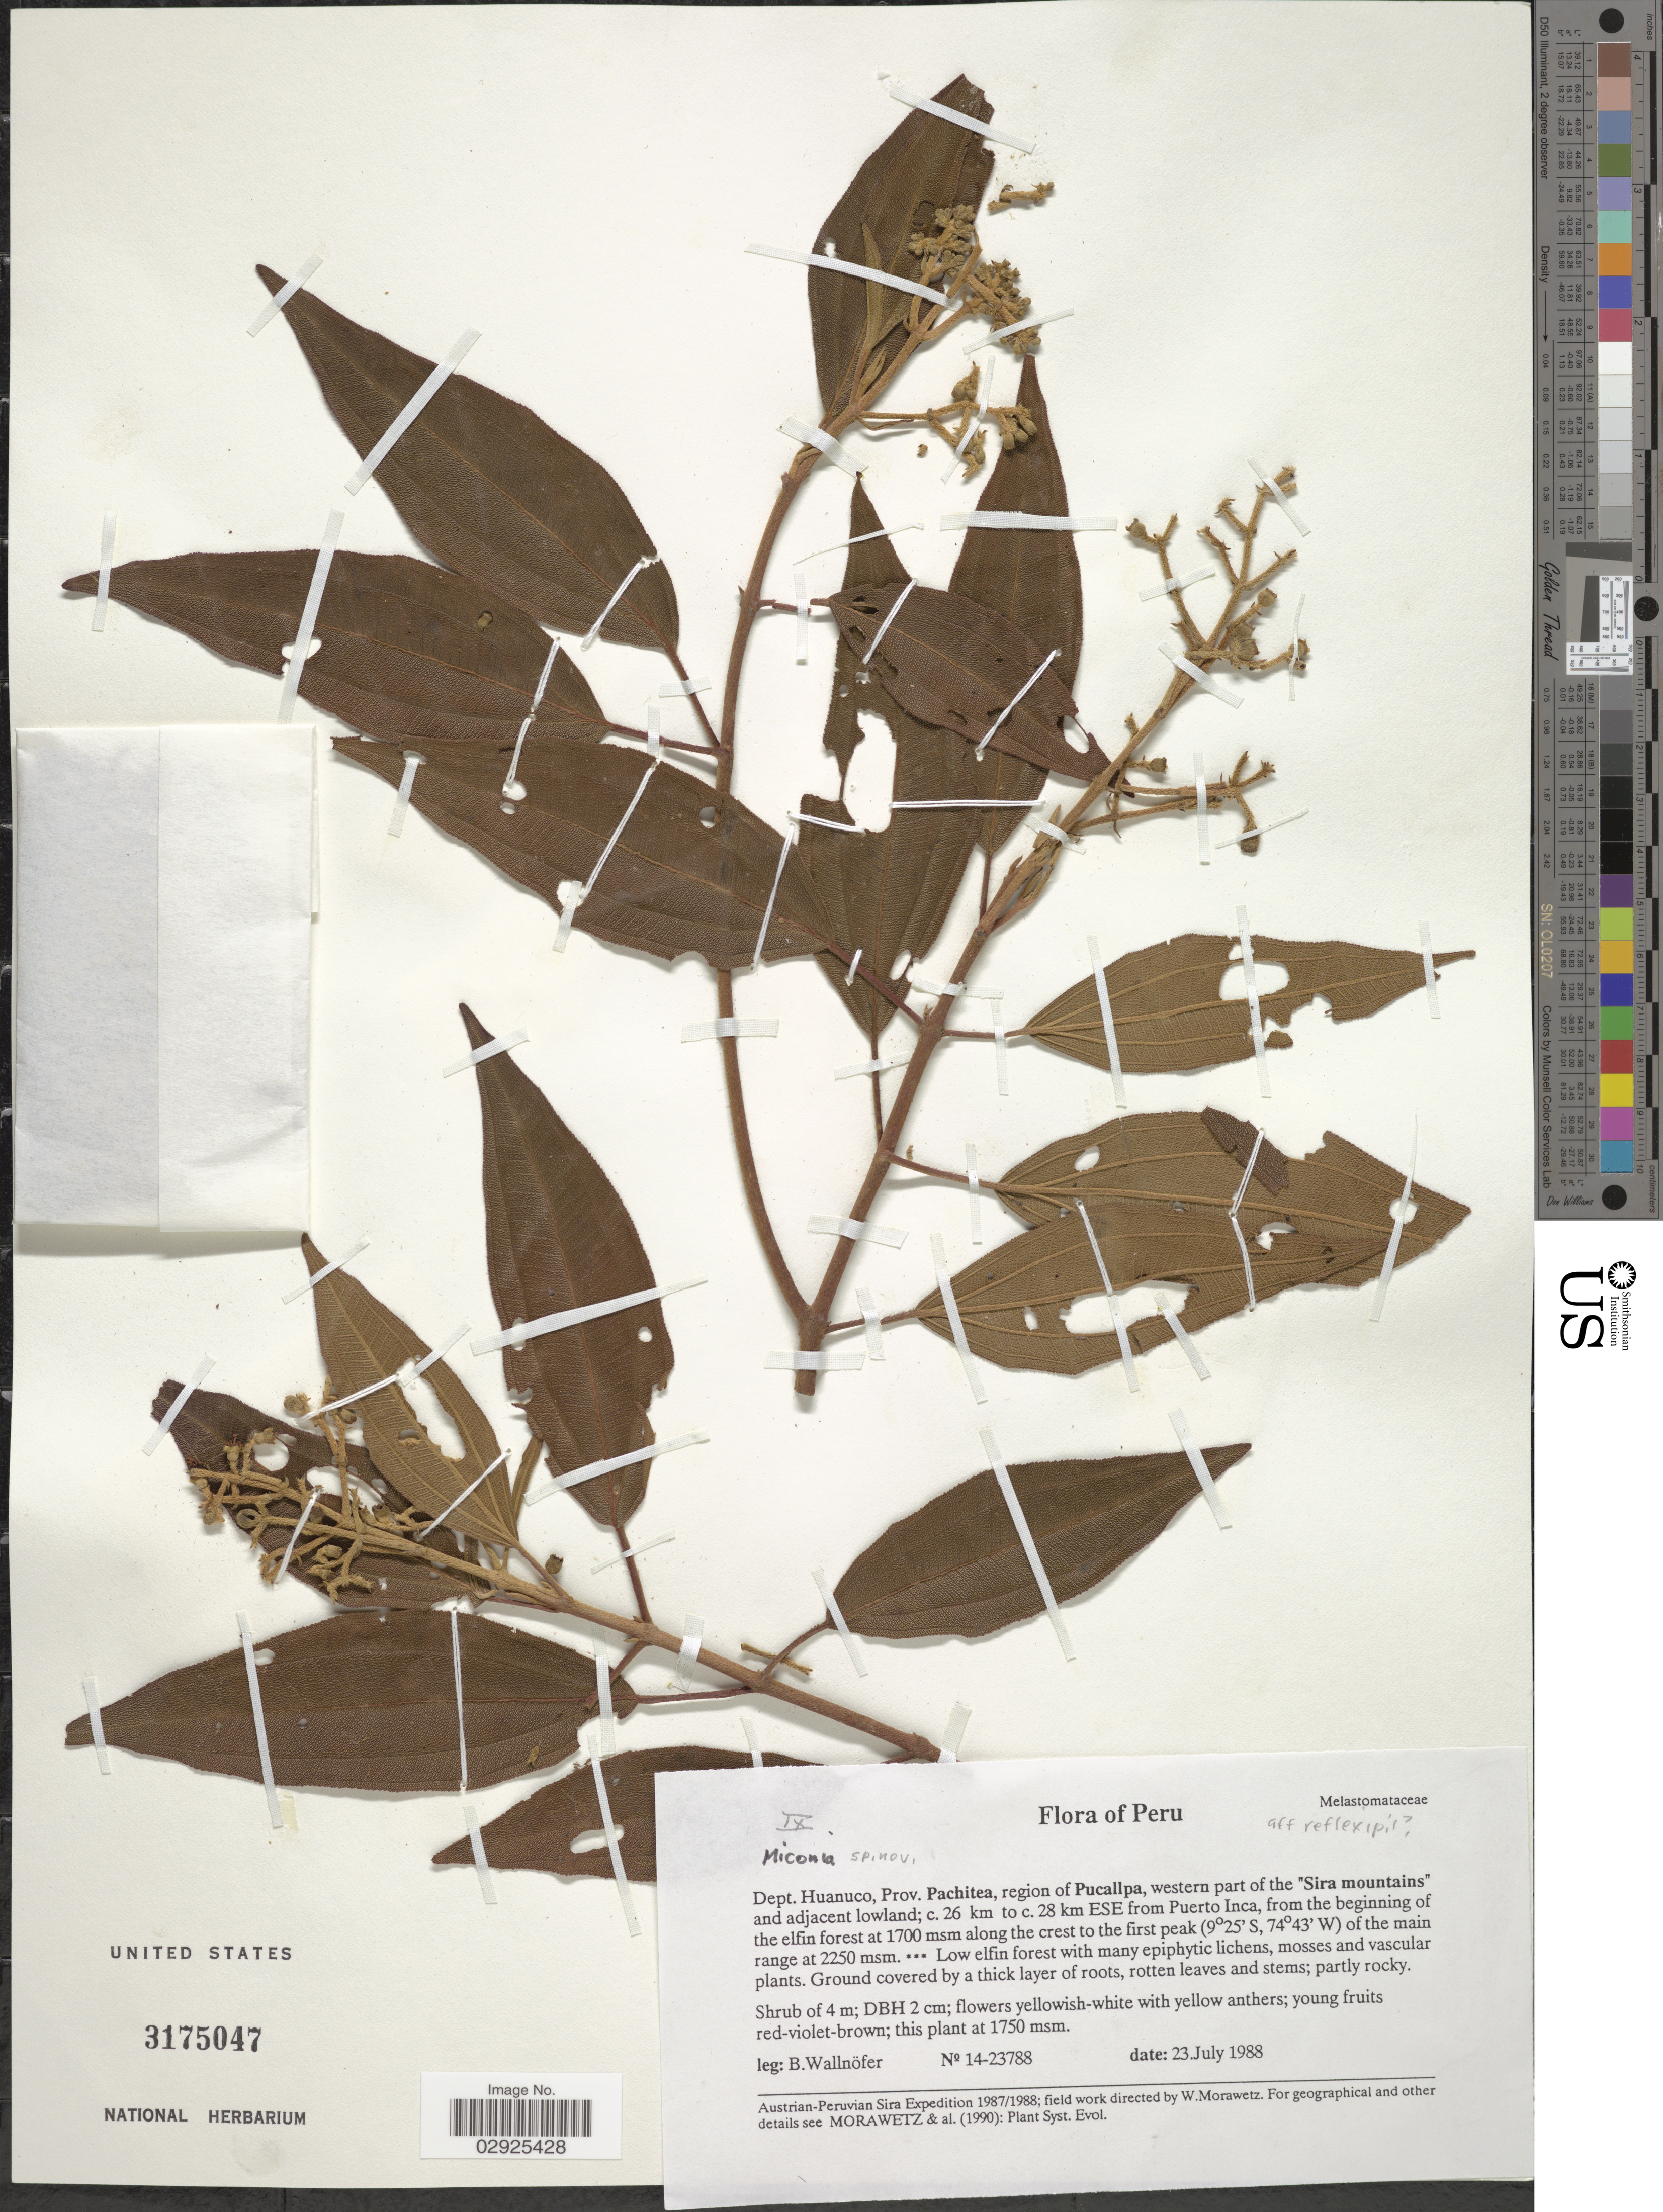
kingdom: Plantae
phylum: Tracheophyta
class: Magnoliopsida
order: Myrtales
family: Melastomataceae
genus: Miconia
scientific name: Miconia sp.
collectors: B. Wallnöfer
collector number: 14-23788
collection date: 1988-07-23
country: Peru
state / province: Huánuco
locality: Dept. Huanuco, Prov. Pachitea, region of Pucallpa, western part of the "Sira mountains" and adjacent lowland; c. 26 km SE to c. 28 km ESE of Puerto Inca, from the beginning of the Elfin Forest along the crest to the first peak of the main range.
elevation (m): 1750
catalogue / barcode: US 3175047